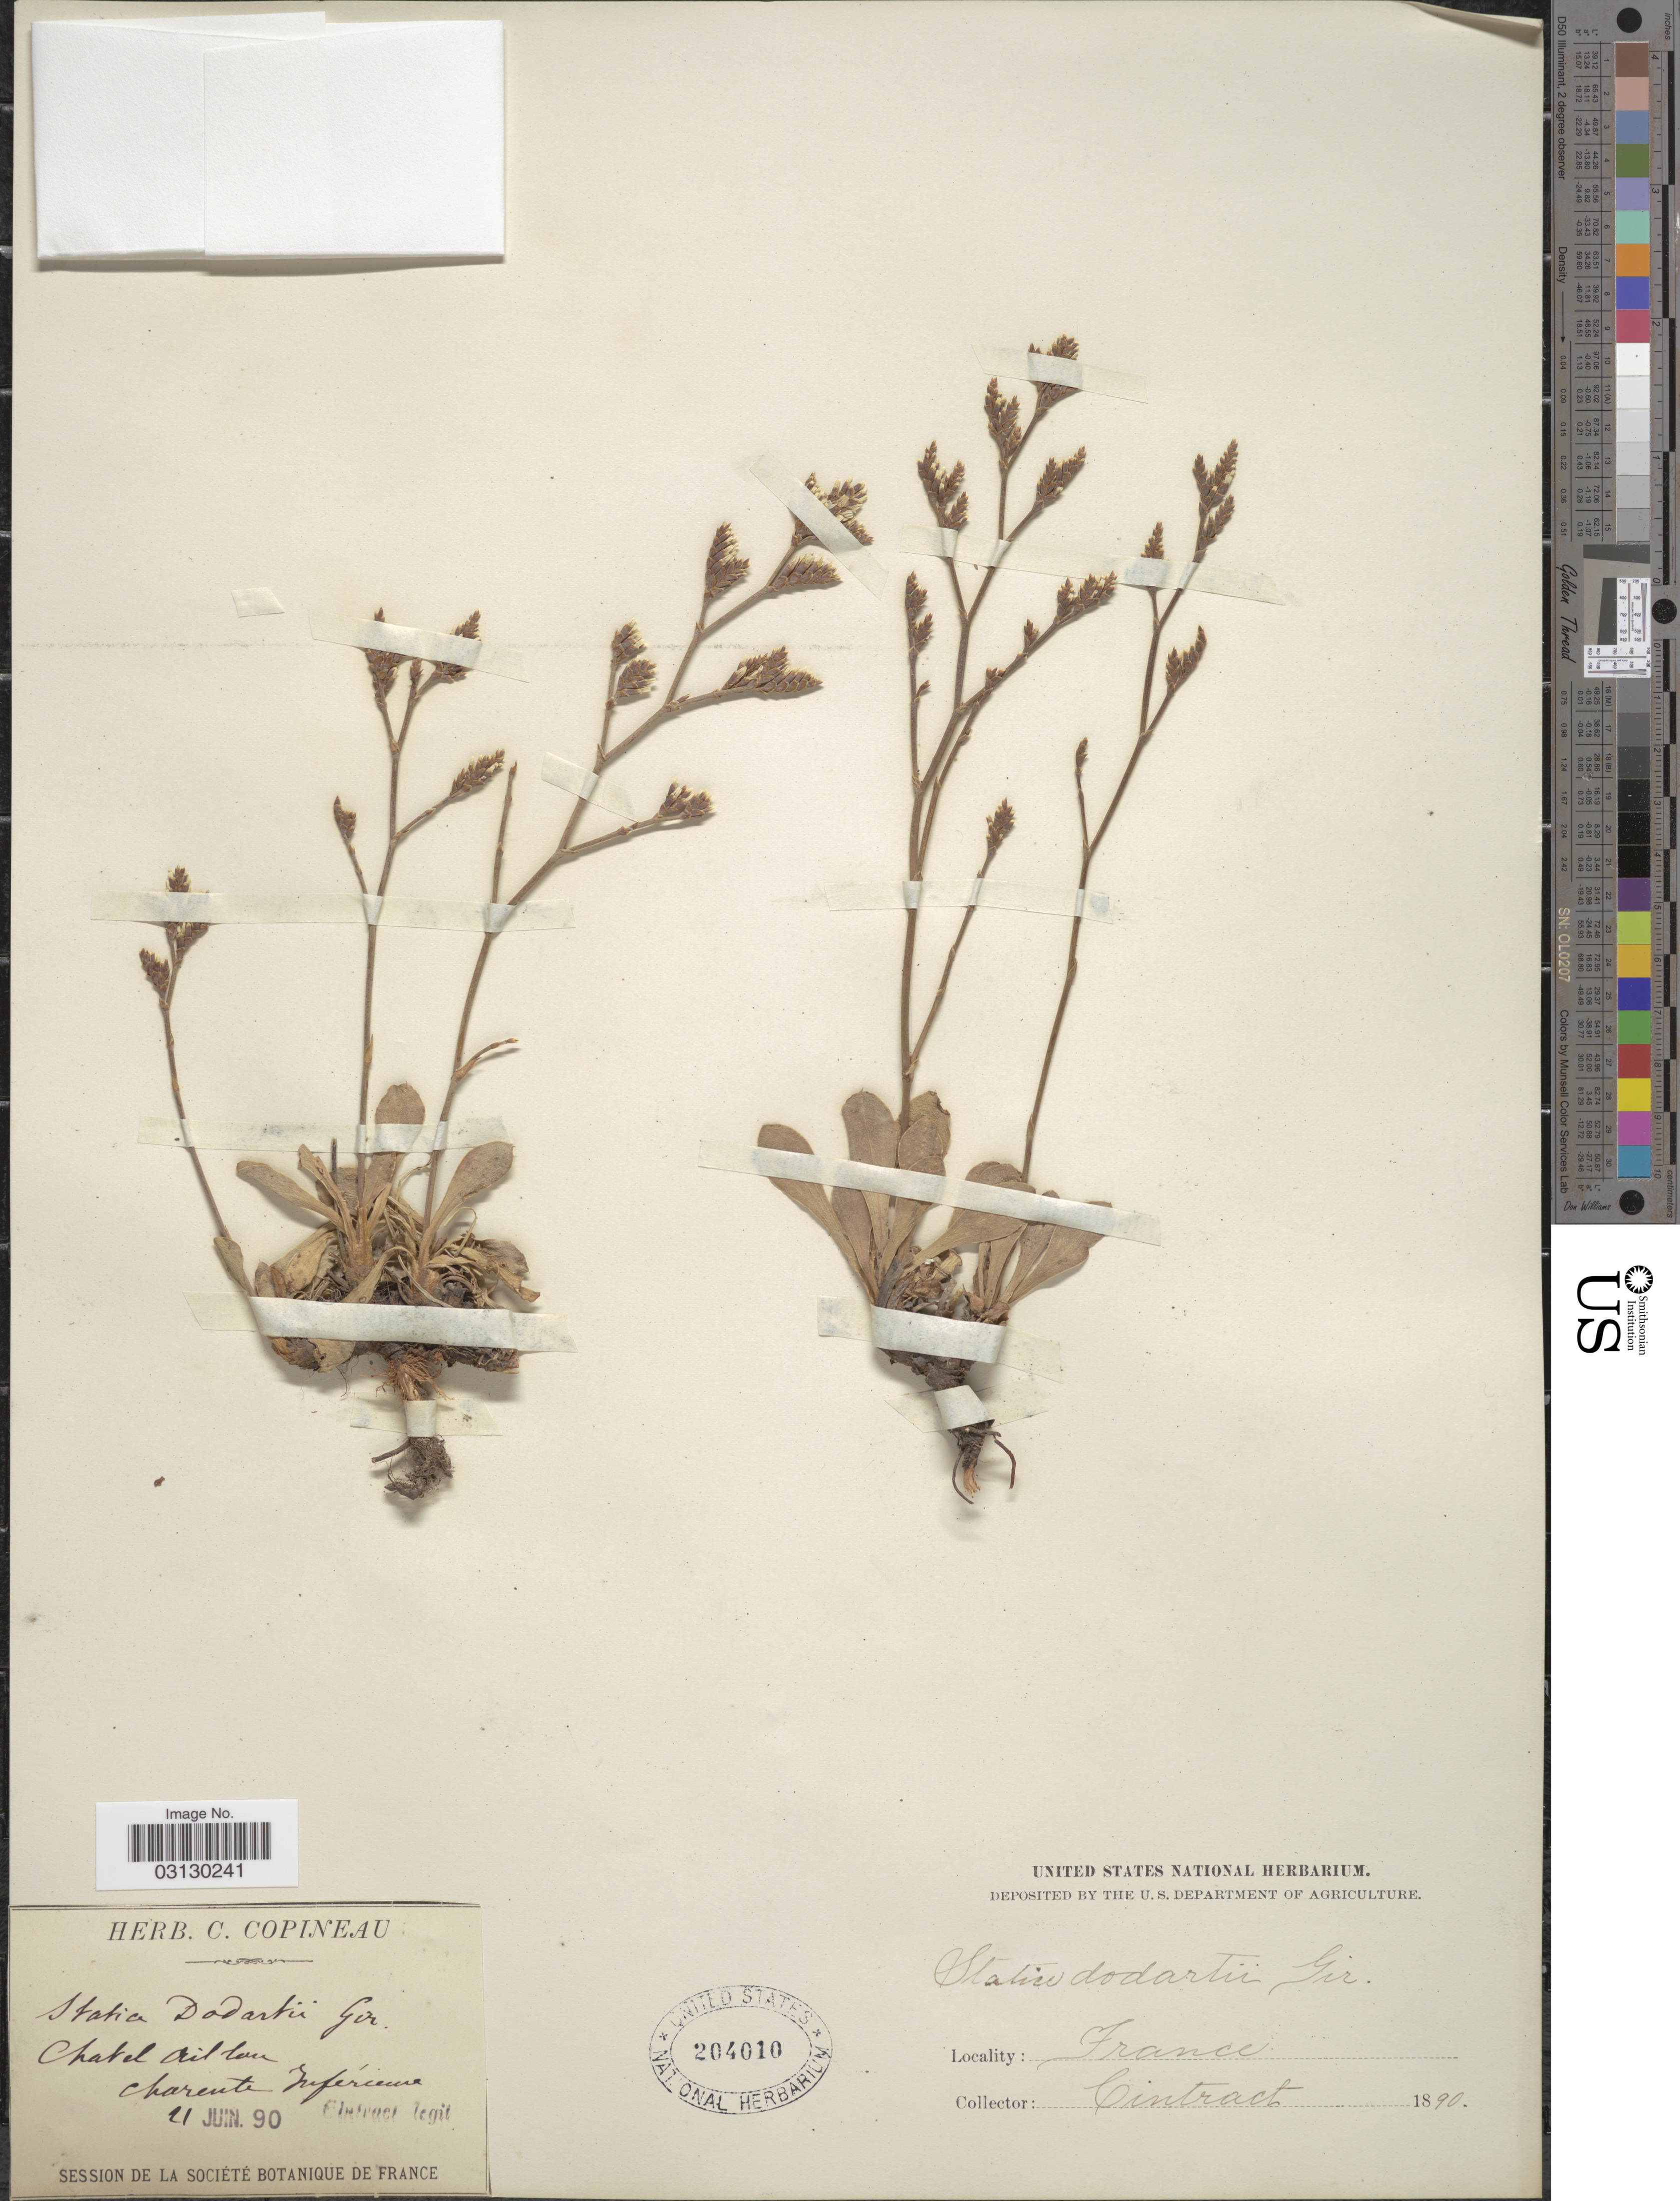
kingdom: Plantae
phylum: Tracheophyta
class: Magnoliopsida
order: Caryophyllales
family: Plumbaginaceae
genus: Limonium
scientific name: Limonium binervosum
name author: (G.E. Sm.) C.E.Salmon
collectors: Cintract, --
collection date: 1890-06-21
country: France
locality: Chatelaillon Charente Inférieure.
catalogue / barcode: US 204010